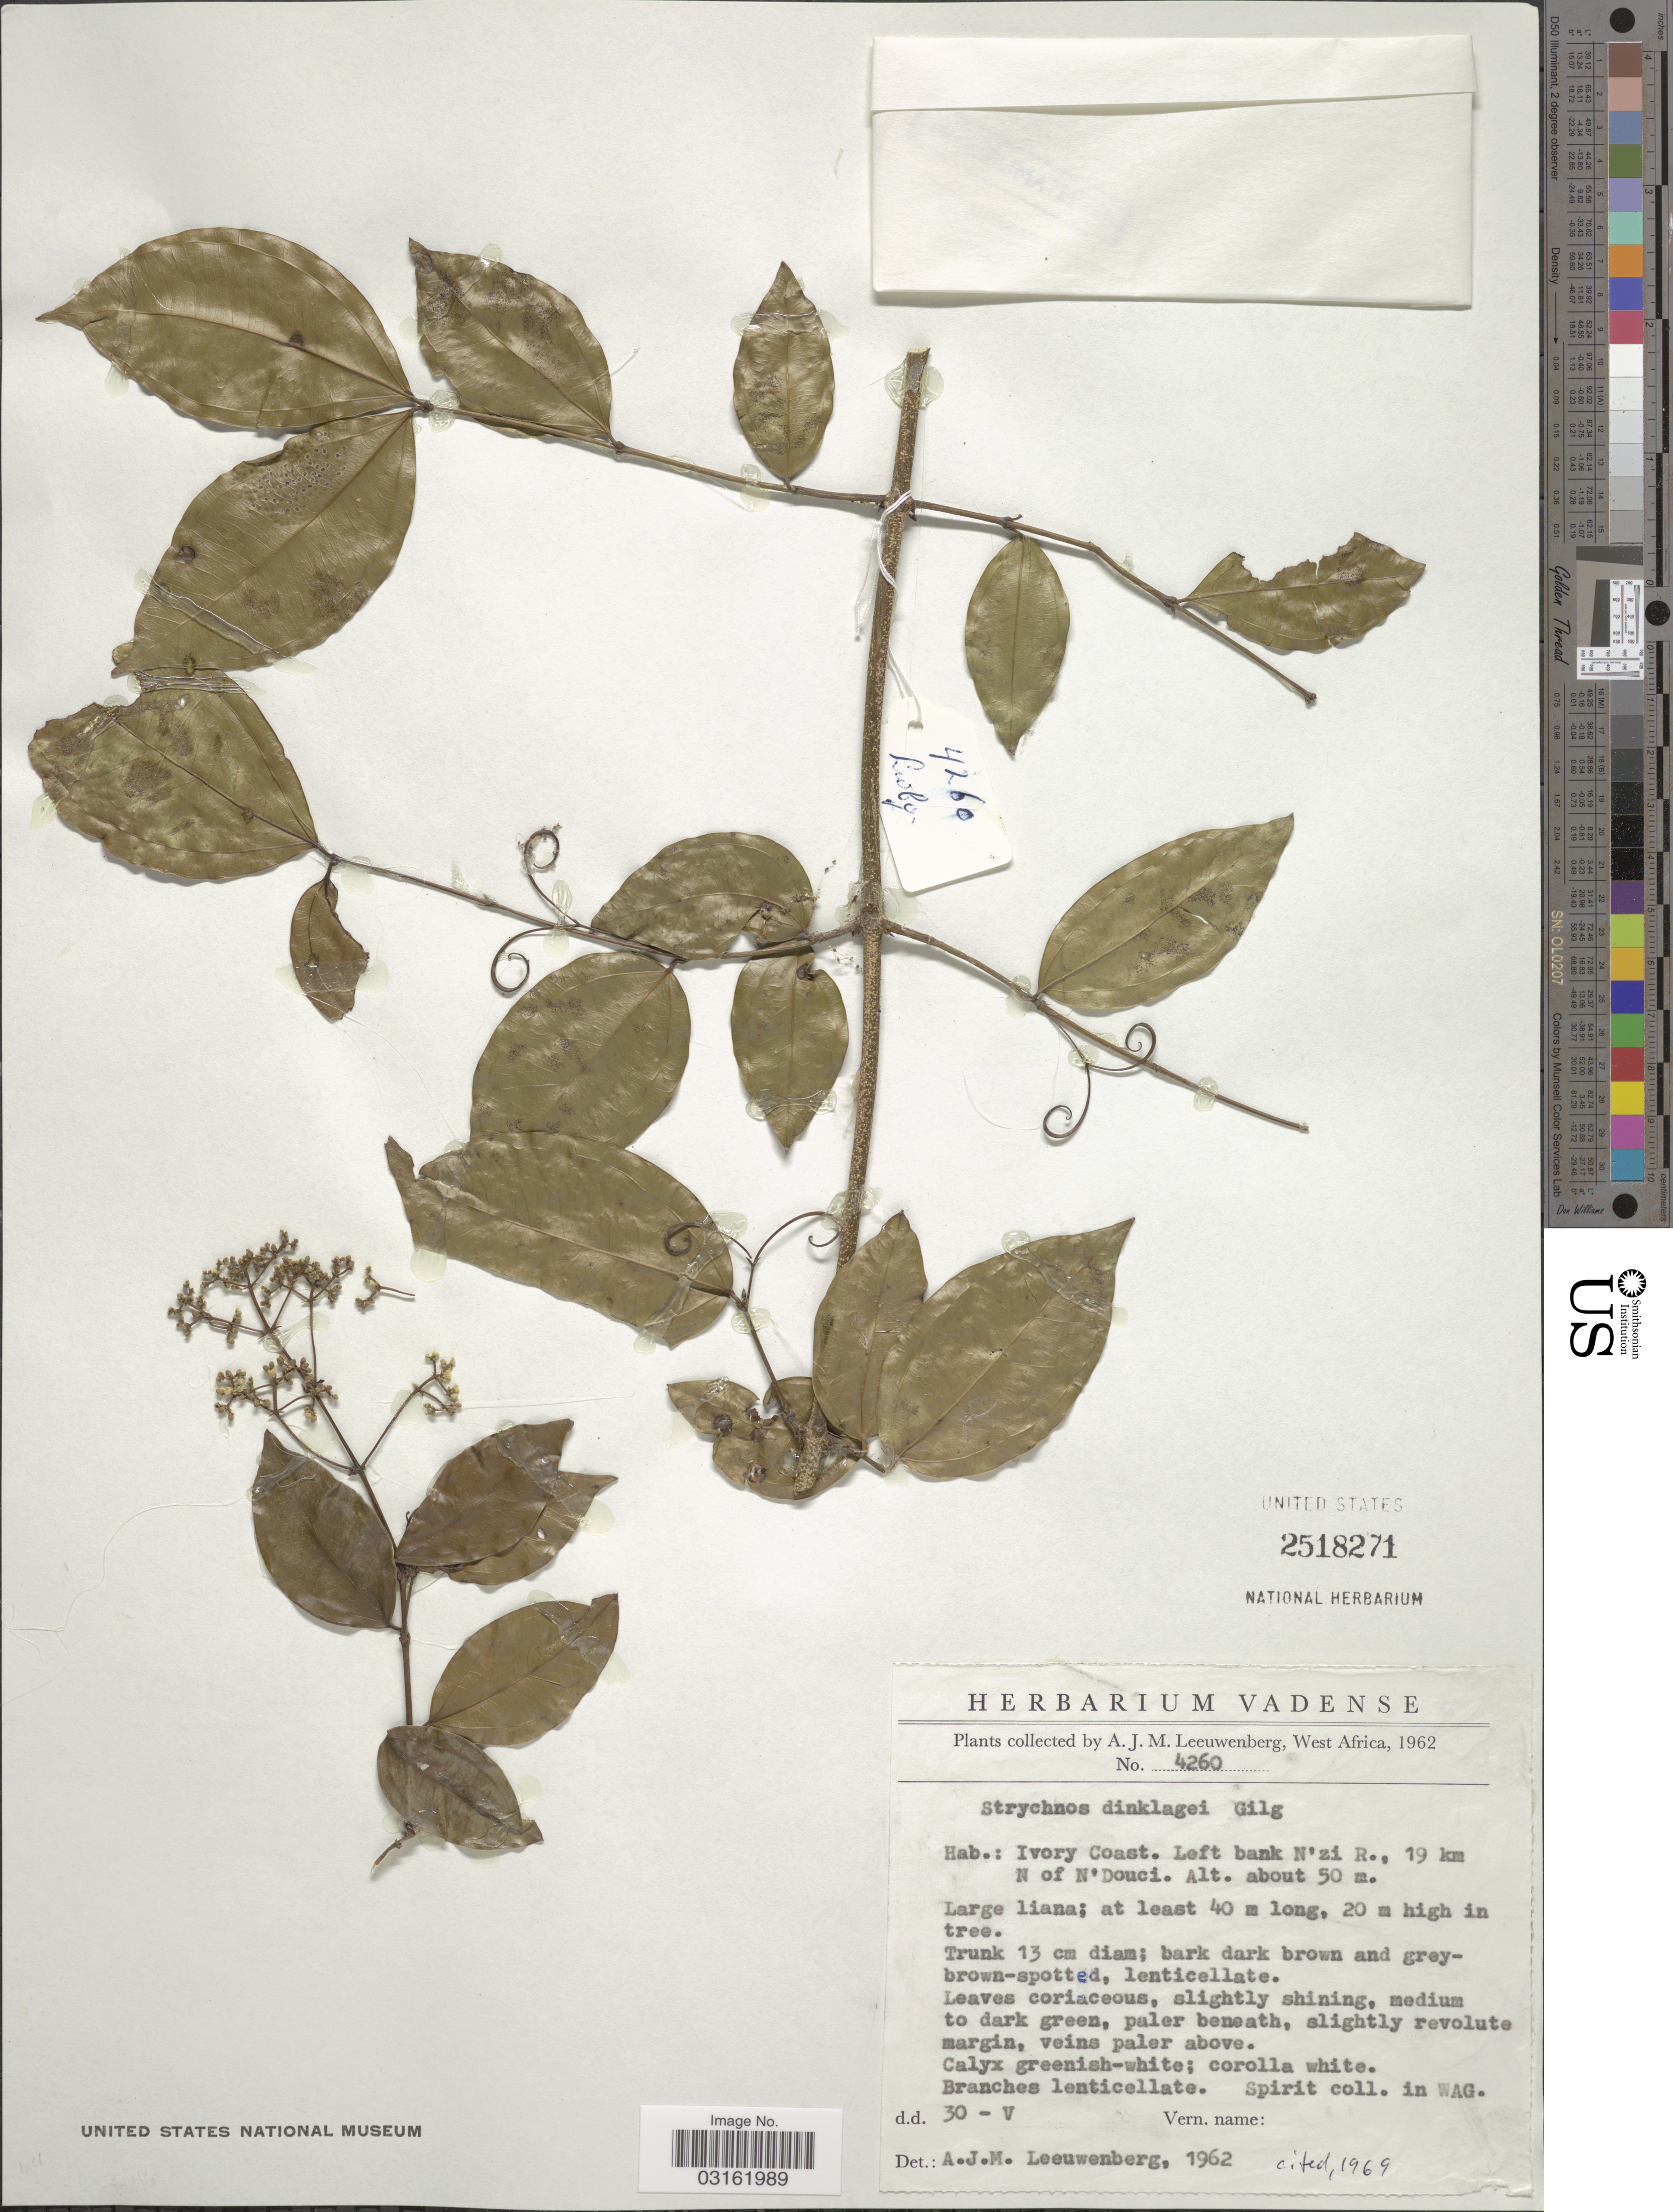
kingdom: Plantae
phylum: Tracheophyta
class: Magnoliopsida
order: Gentianales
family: Loganiaceae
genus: Strychnos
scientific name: Strychnos dinklagei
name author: Gilg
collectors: A. J. M. Leeuwenberg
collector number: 4260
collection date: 1962-04-30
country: Ivory Coast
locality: West Africa. Left bank N'zi R., 19 km N of N'Douci.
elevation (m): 50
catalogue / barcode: US 2518271